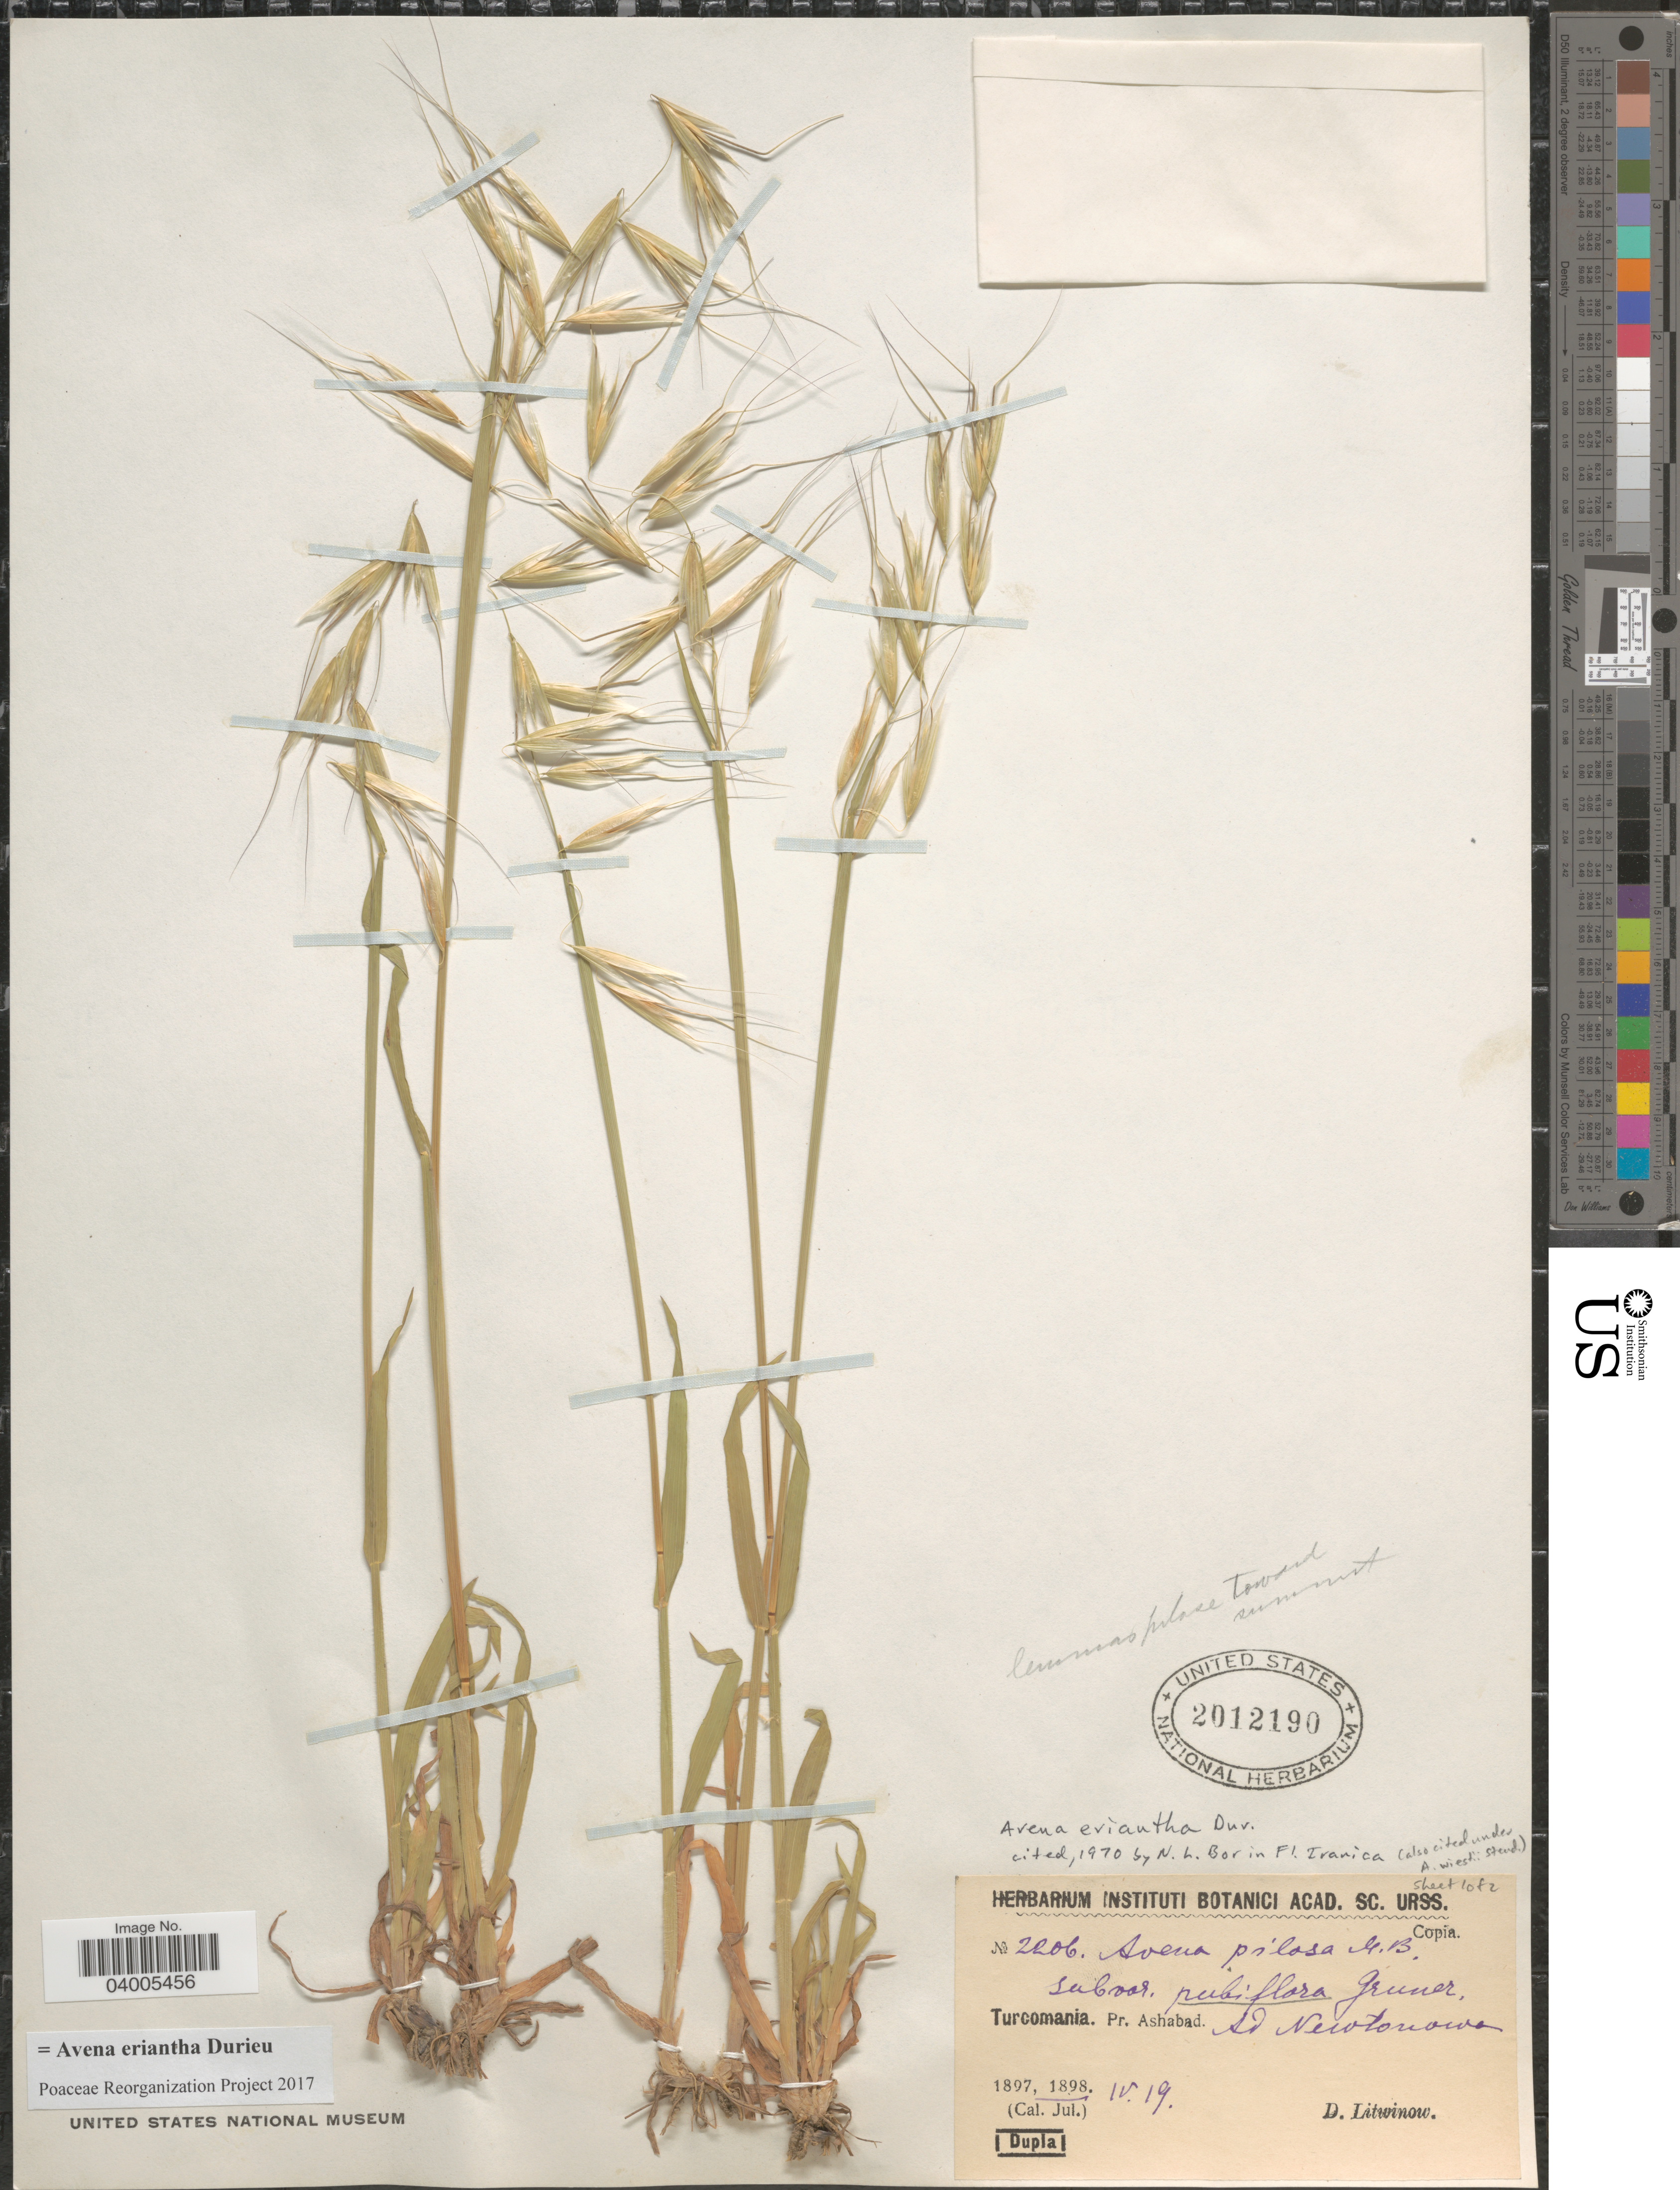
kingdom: Plantae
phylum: Tracheophyta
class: Liliopsida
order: Poales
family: Poaceae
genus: Avena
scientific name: Avena eriantha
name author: Durieu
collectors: D. Litwinow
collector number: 2206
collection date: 1898-04-19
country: Turkmenistan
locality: Turcomania. Pr. Ashabad. Ad Newtonowa.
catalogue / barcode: US 2012190